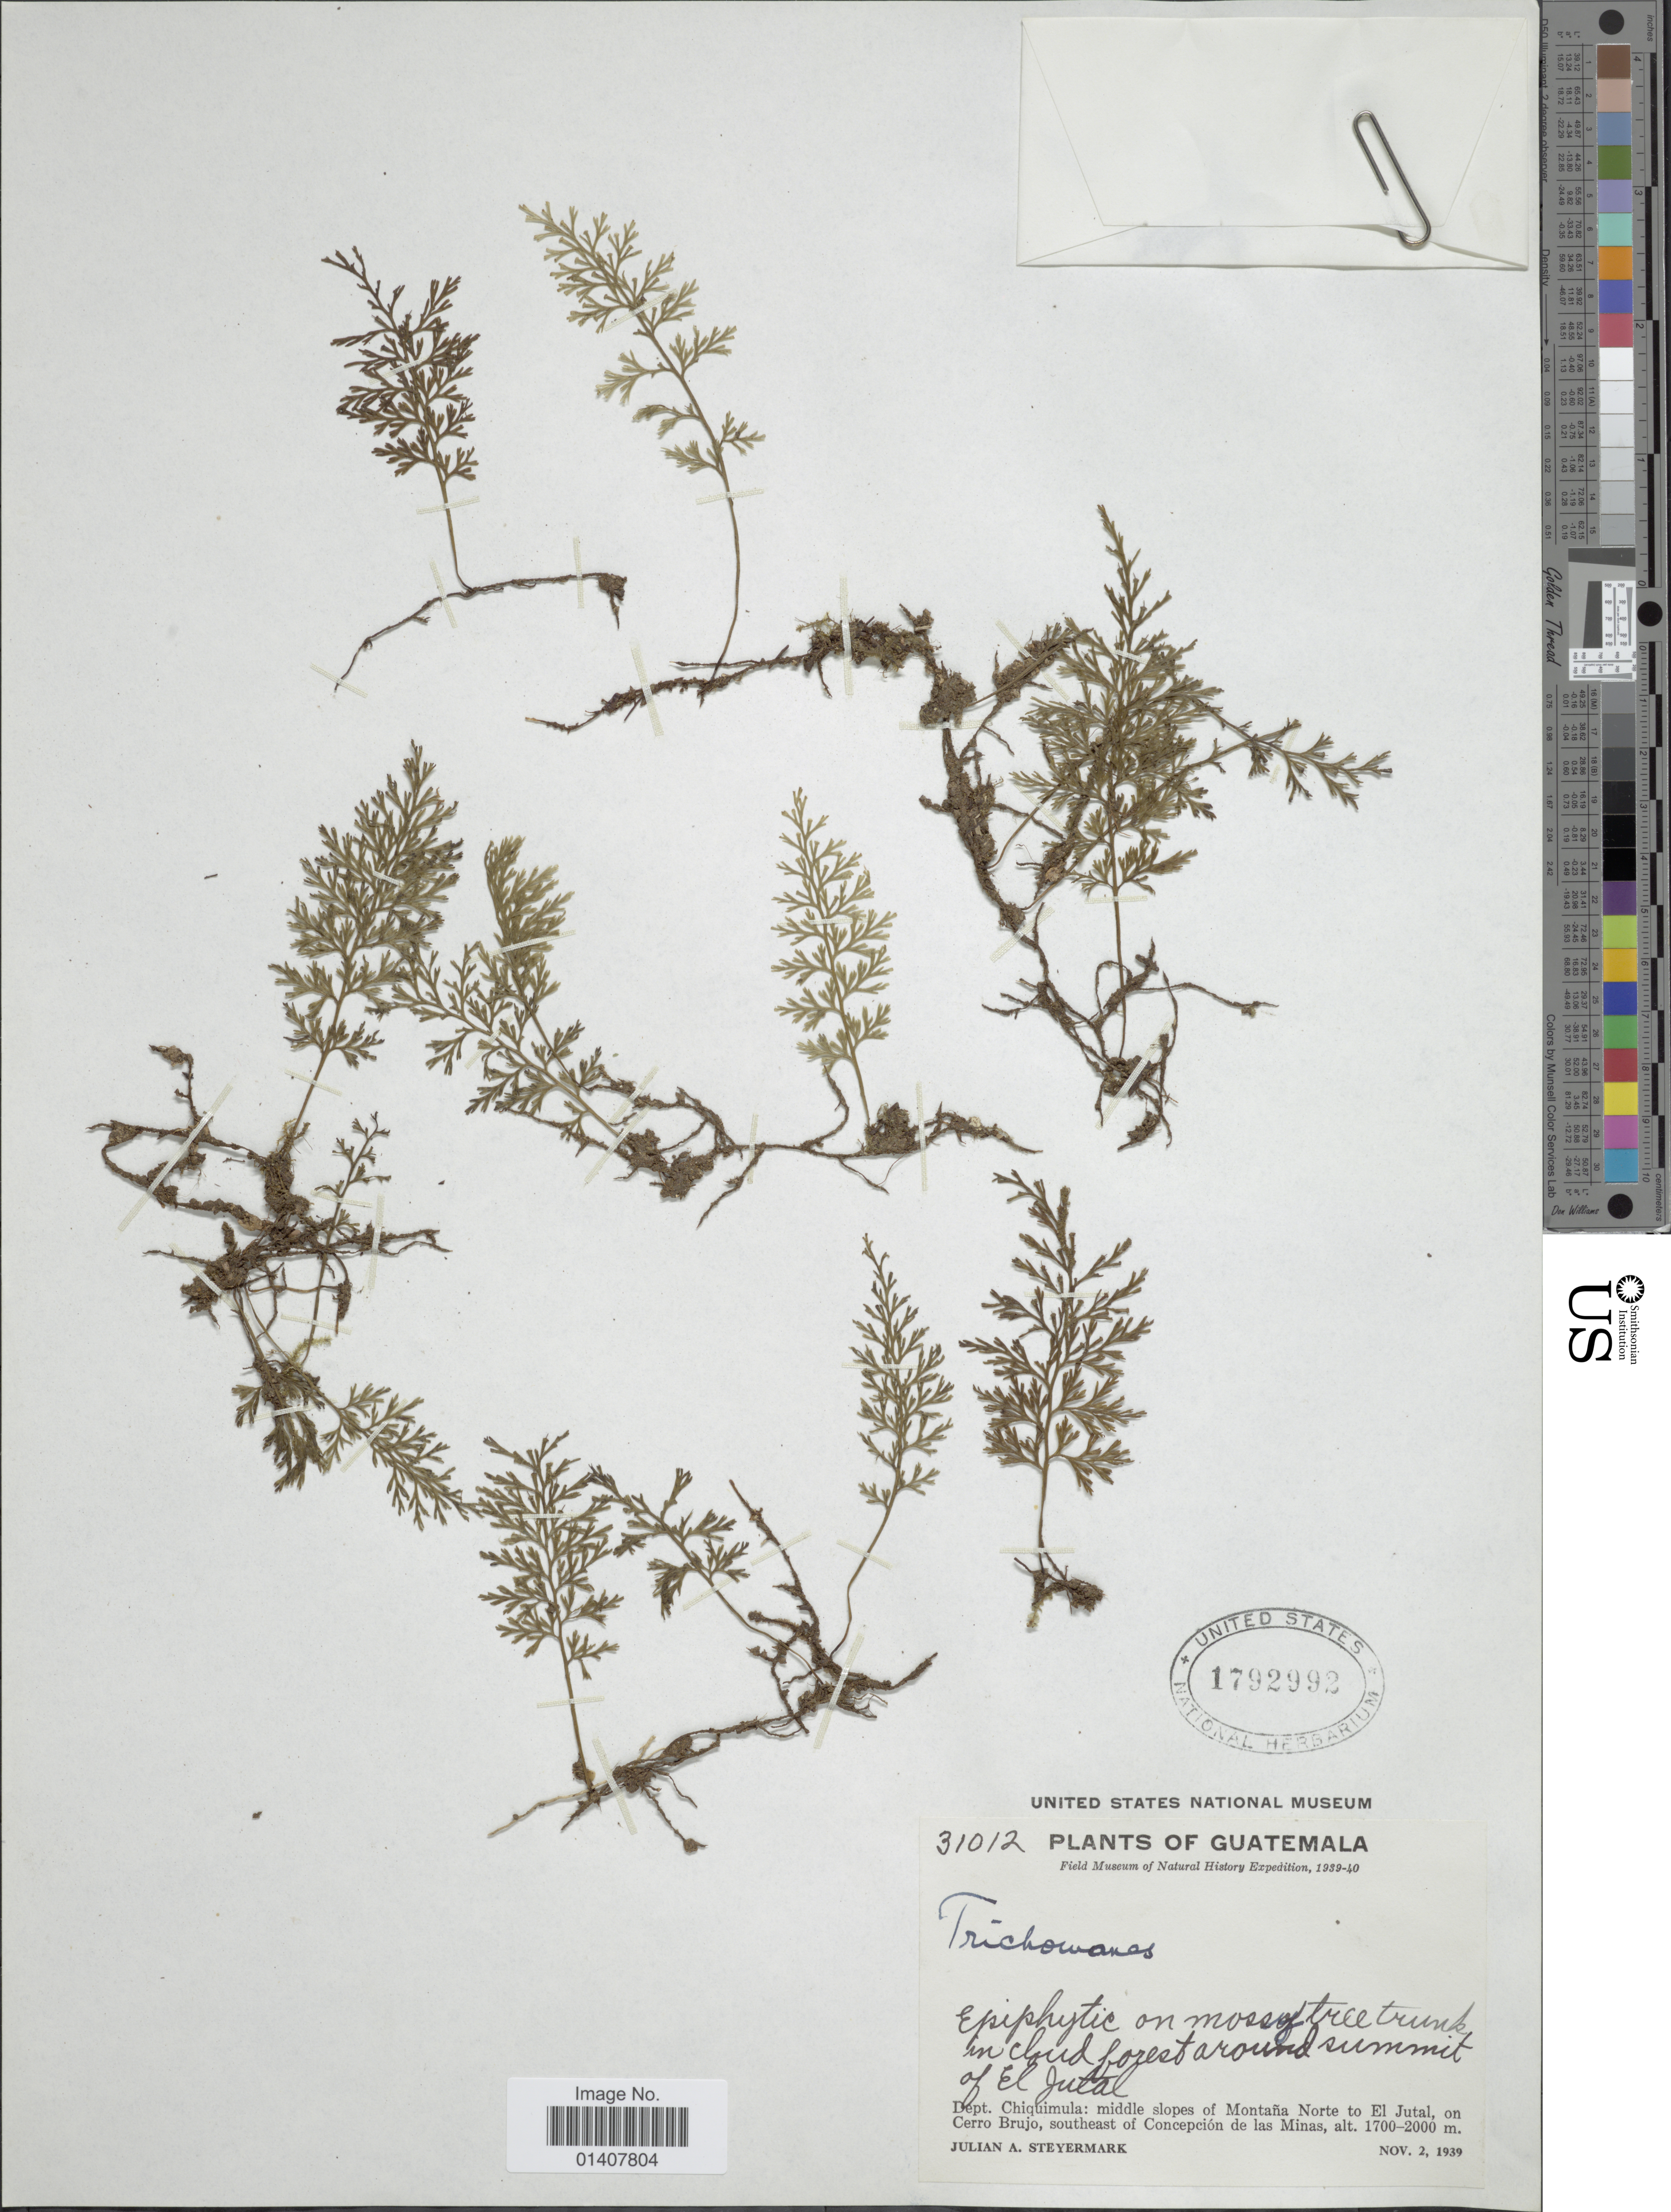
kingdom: Plantae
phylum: Tracheophyta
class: Polypodiopsida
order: Hymenophyllales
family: Hymenophyllaceae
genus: Trichomanes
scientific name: Trichomanes sp.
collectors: J. Steyermark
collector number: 31012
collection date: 1939-11-02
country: Guatemala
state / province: Chiquimula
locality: Dept. Chiquimula: middle slopes of Montana Norte to El Jutal, on Cerro Brujo, southeast of Concepcion de las Minas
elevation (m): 1700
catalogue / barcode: US 1792992